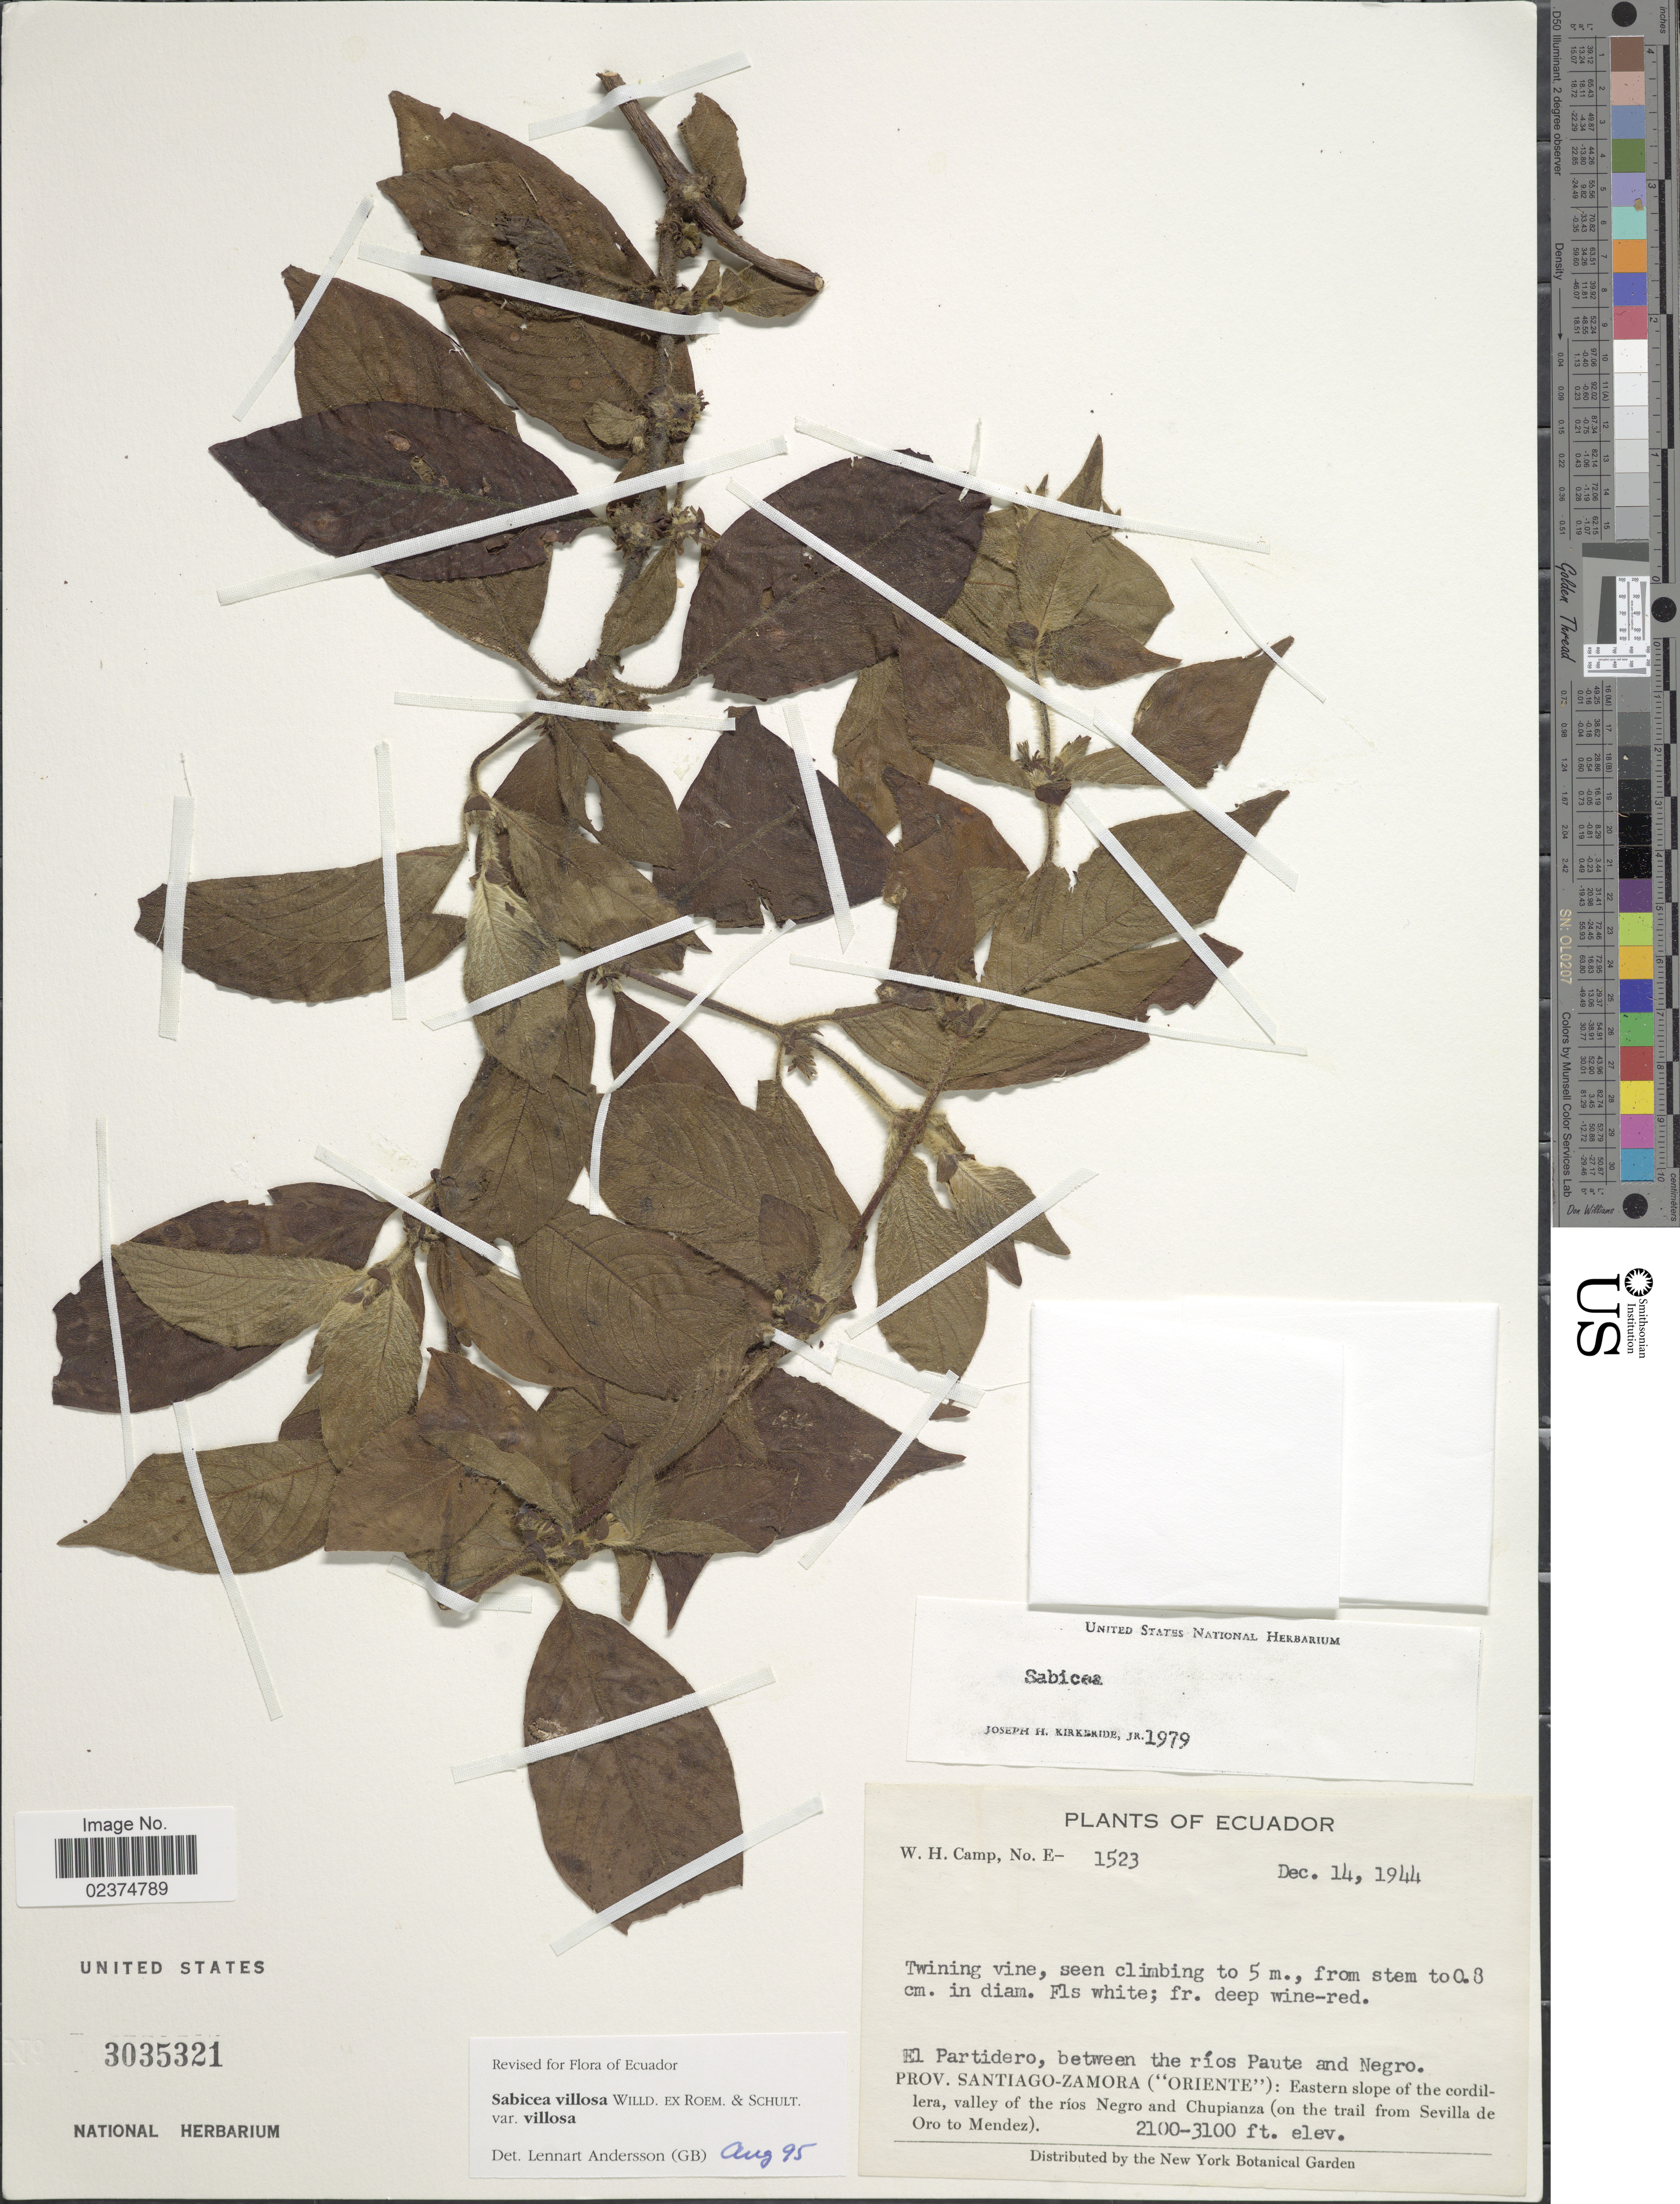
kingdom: Plantae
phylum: Tracheophyta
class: Magnoliopsida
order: Gentianales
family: Rubiaceae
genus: Sabicea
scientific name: Sabicea villosa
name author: Willd. ex Roem. & Schult.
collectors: W. H. Camp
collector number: E-1523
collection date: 1944-12-14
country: Ecuador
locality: El Partidero, between the rios Paute and Negro. Prov. Santiago-Zamora ("Oriente"): Eastern slope of the cordillera, valley of the rios Negro and Chupianza (on the trail from Sevilla de Oro to Mendez)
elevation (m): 640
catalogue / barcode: US 3035321